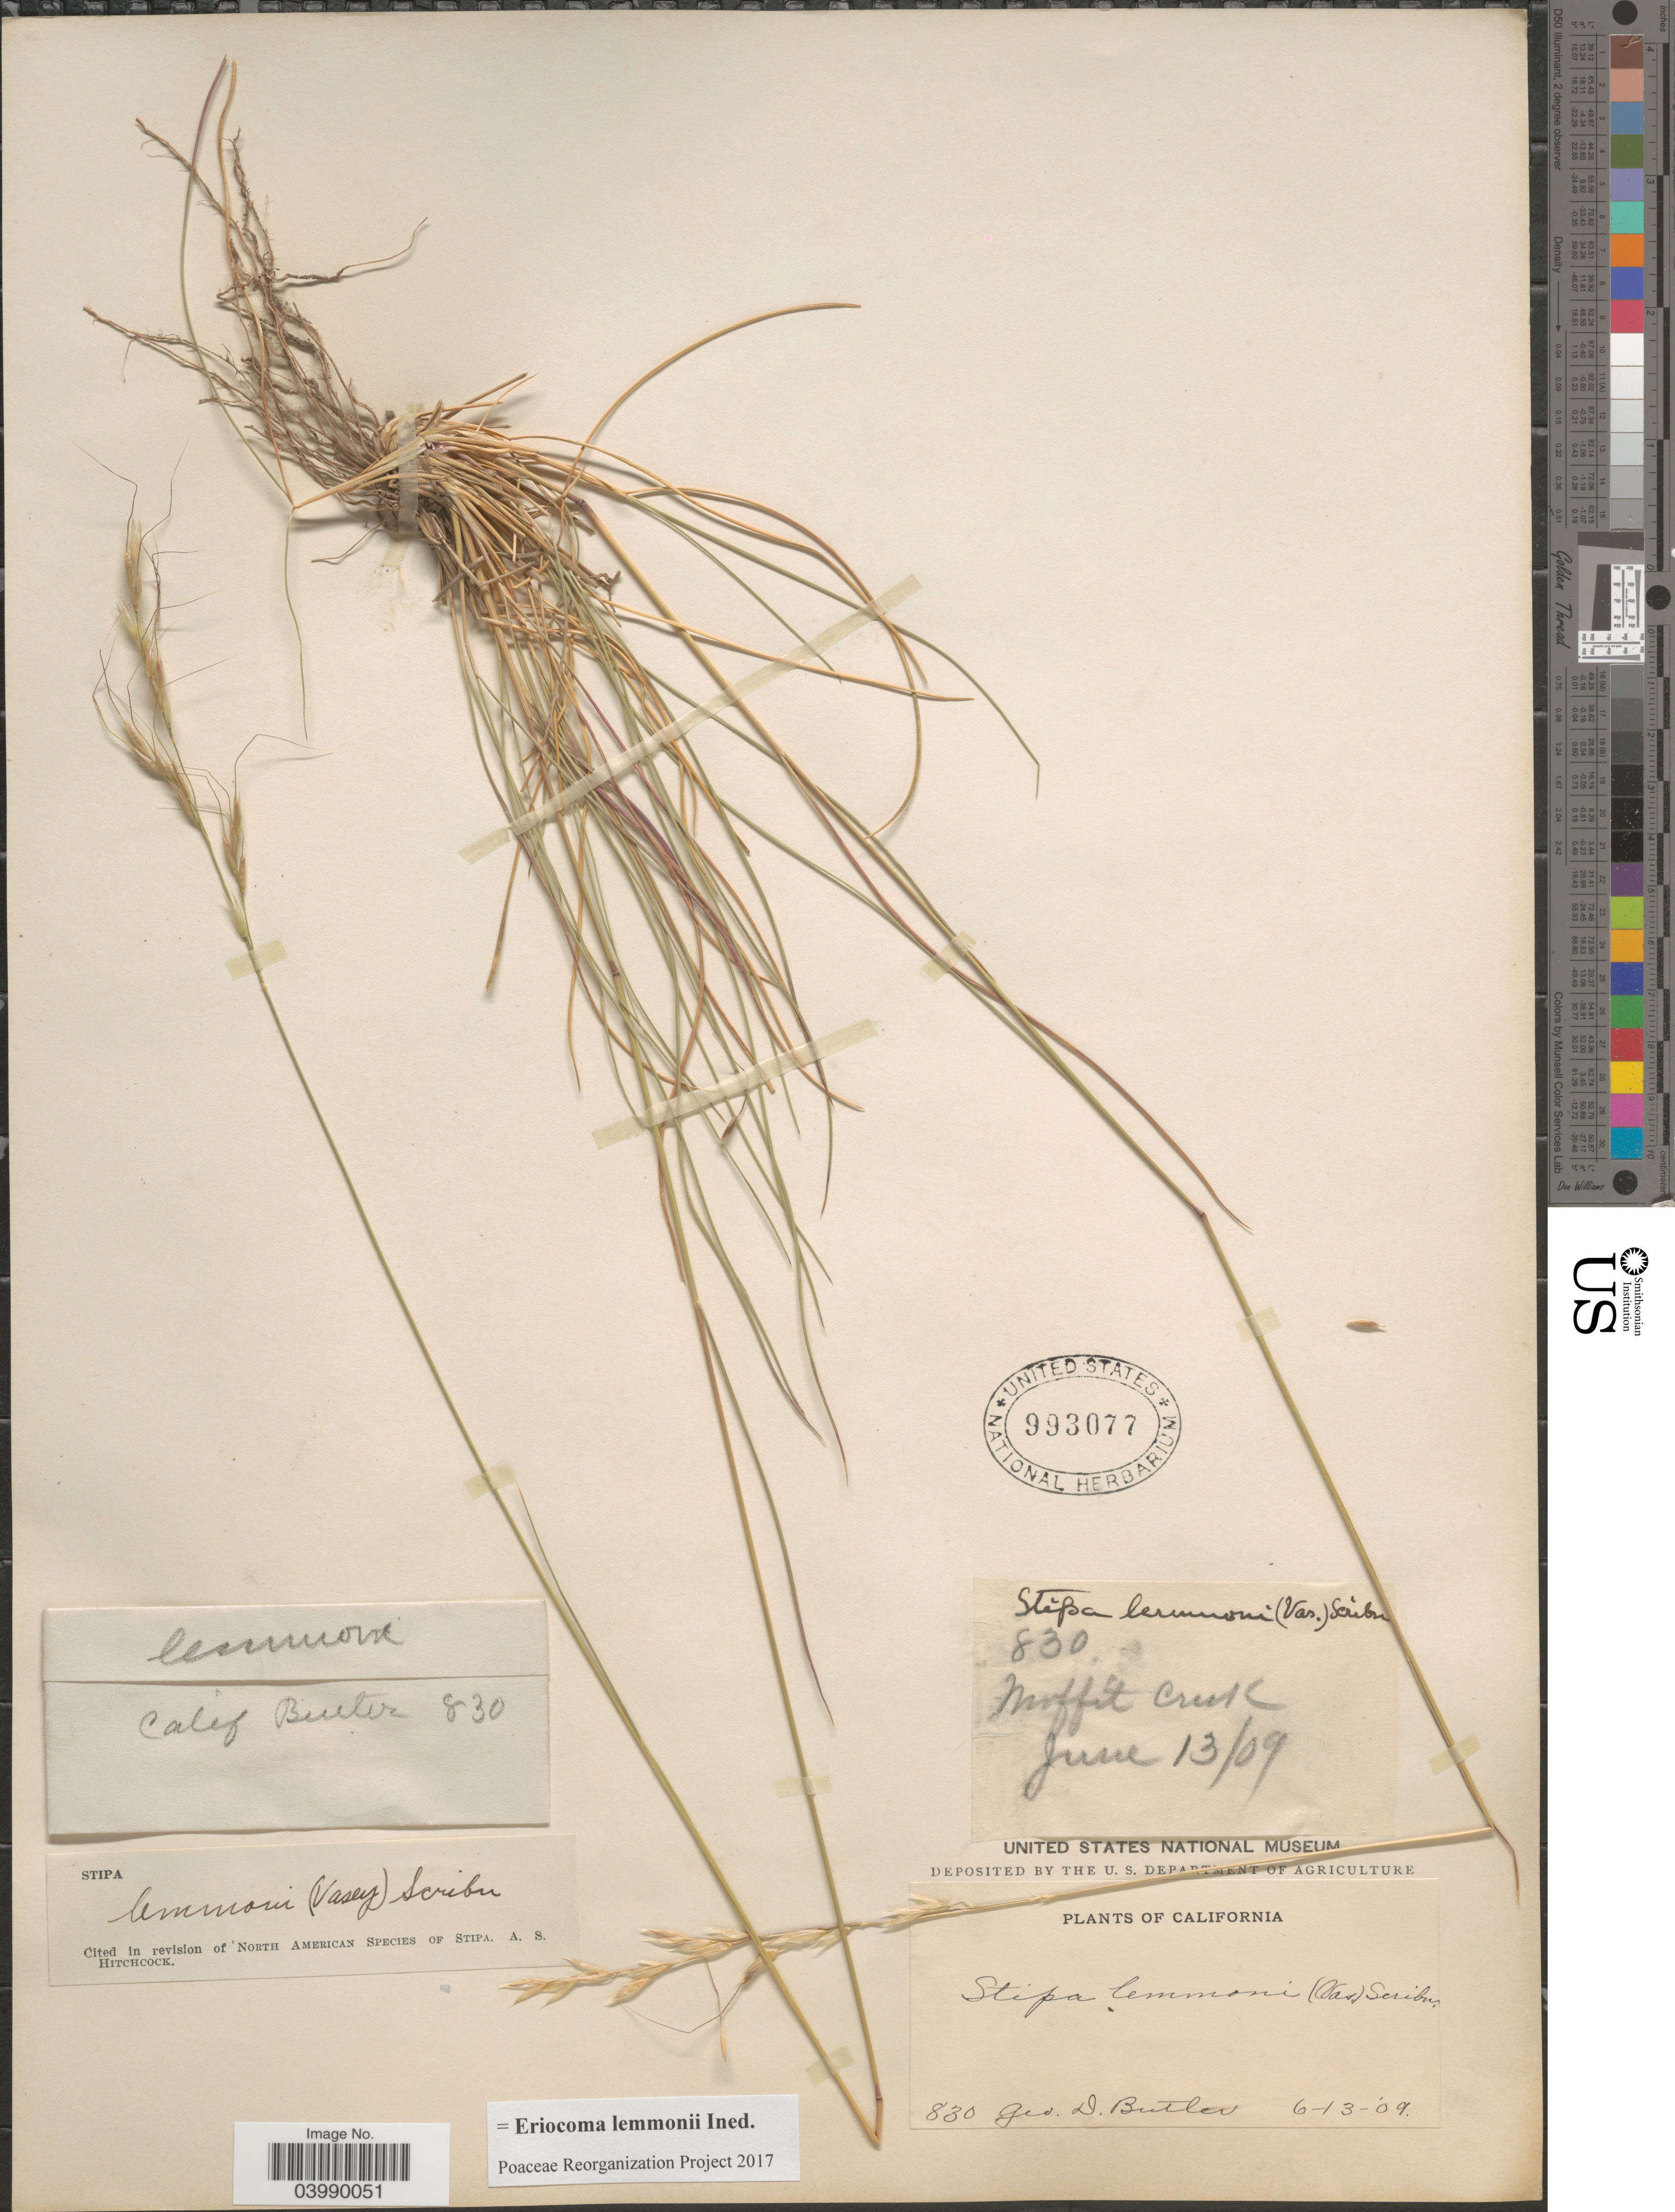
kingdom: Plantae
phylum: Tracheophyta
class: Liliopsida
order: Poales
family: Poaceae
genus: Eriocoma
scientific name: Eriocoma lemmonii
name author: (Vasey) Romasch.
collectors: G. D. Butler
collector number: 830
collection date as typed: Transcribed d/m/y: 13/6/9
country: United States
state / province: California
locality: Moffit Creek.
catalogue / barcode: US 993077